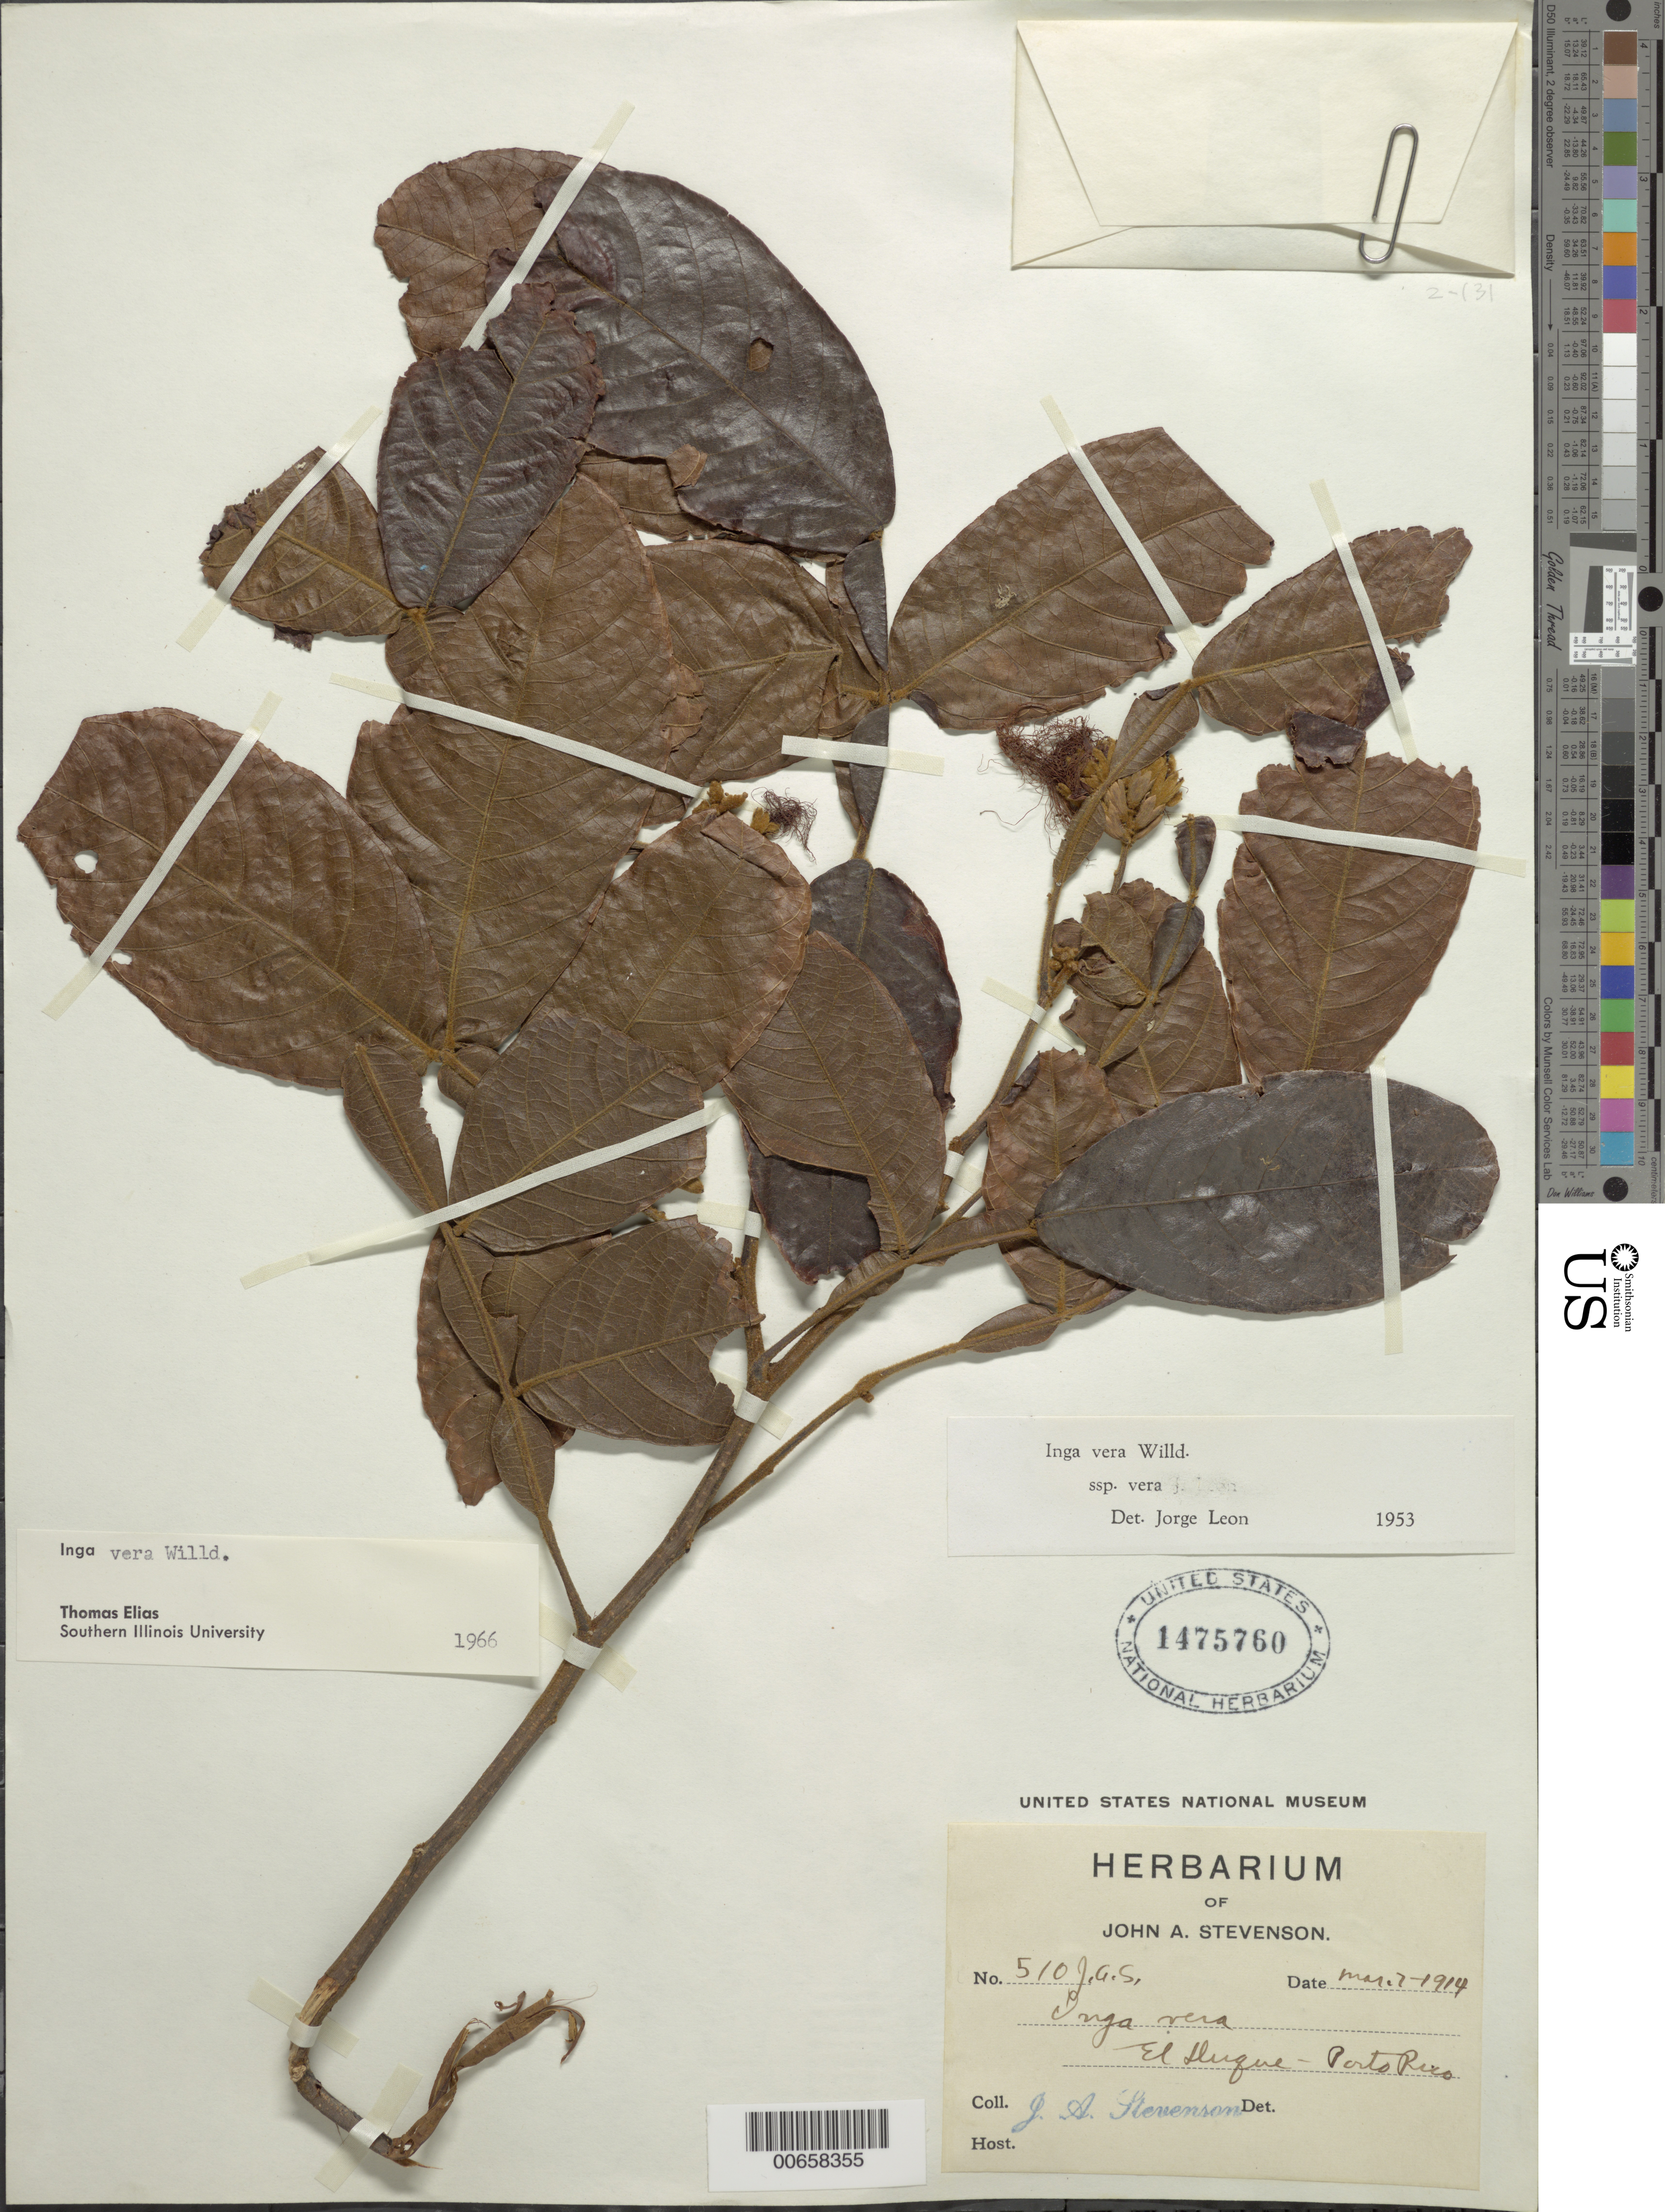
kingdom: Plantae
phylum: Tracheophyta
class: Magnoliopsida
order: Fabales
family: Fabaceae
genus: Inga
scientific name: Inga vera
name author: Willd.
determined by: Elias, T., (SIU), Southern Illinois University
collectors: J. Stevenson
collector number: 510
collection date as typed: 07 Mar 1914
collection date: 1914-03-07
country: Puerto Rico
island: Greater Antilles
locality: El Duque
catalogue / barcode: US 1475760